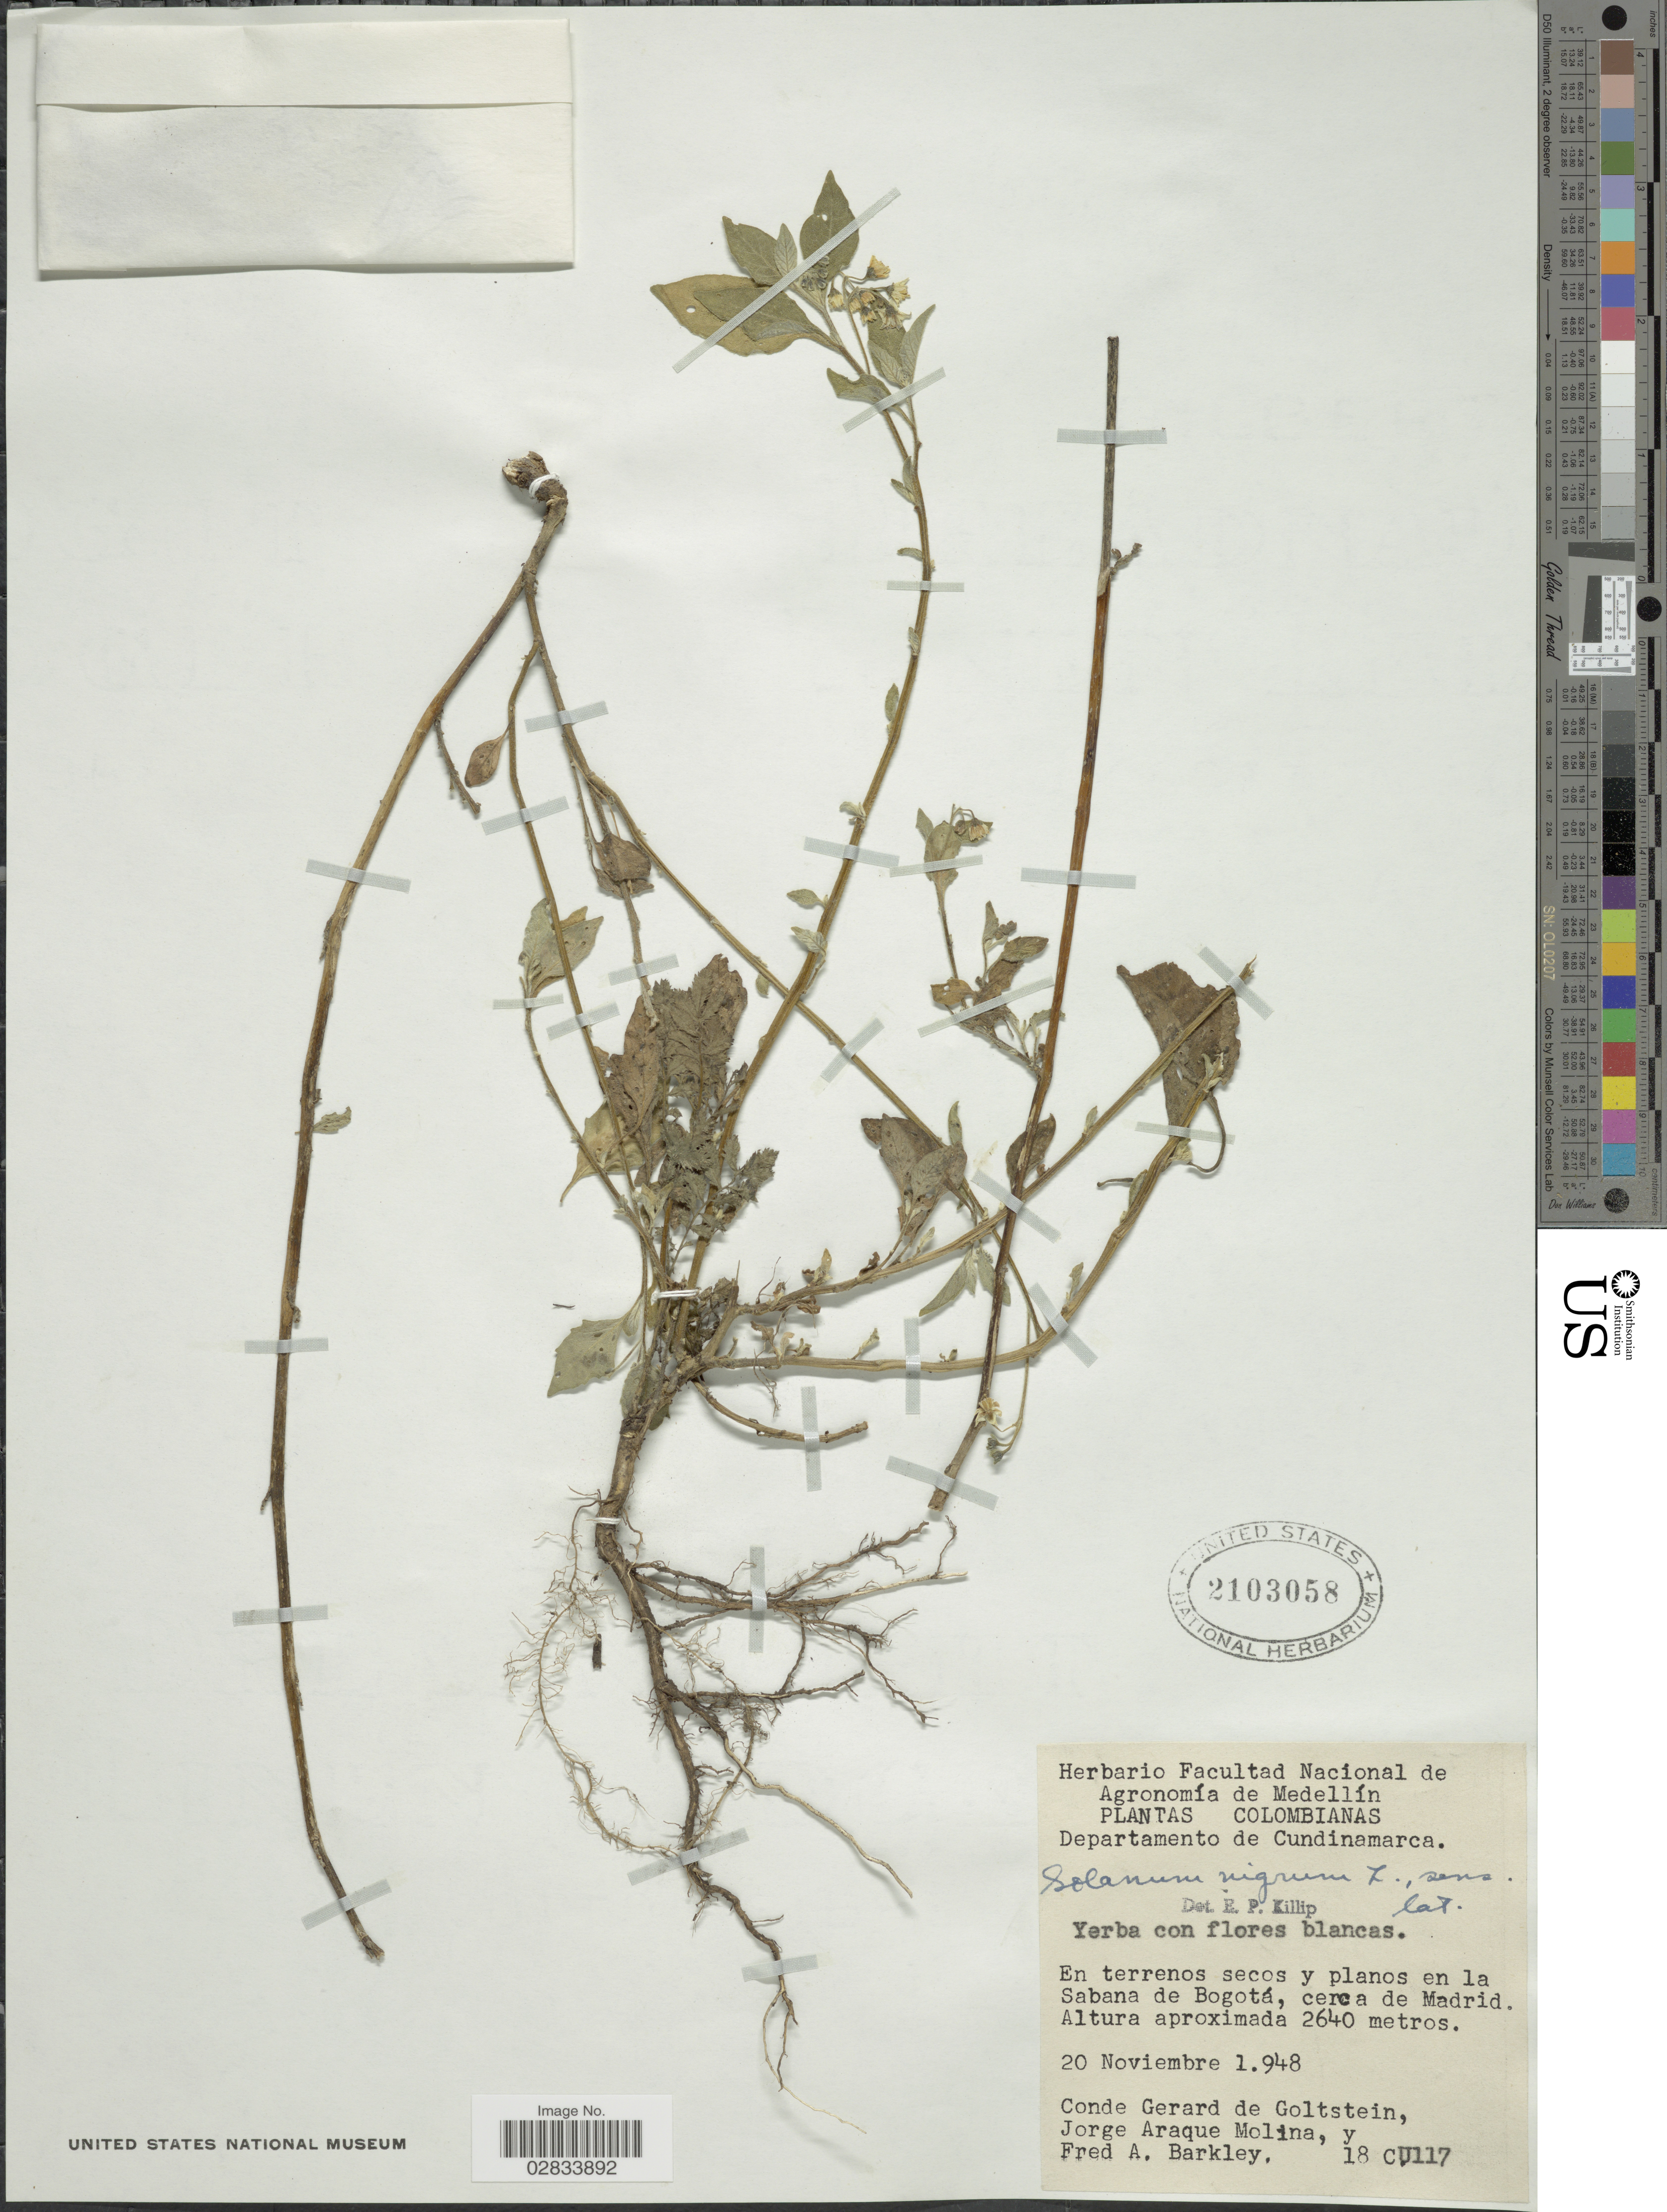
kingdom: Plantae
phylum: Tracheophyta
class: Magnoliopsida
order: Solanales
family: Solanaceae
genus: Solanum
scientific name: Solanum nigrum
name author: L.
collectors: C. Goltstein, J. Araque Molina & F. A. Barkley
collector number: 18CU117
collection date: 1948-11-20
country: Colombia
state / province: Cundinamarca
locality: Departamento de Cundinamarca, En terrenos secos y planos en la Sabana de Bogotá, cerca de Madrid.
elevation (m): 2640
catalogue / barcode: US 2103058